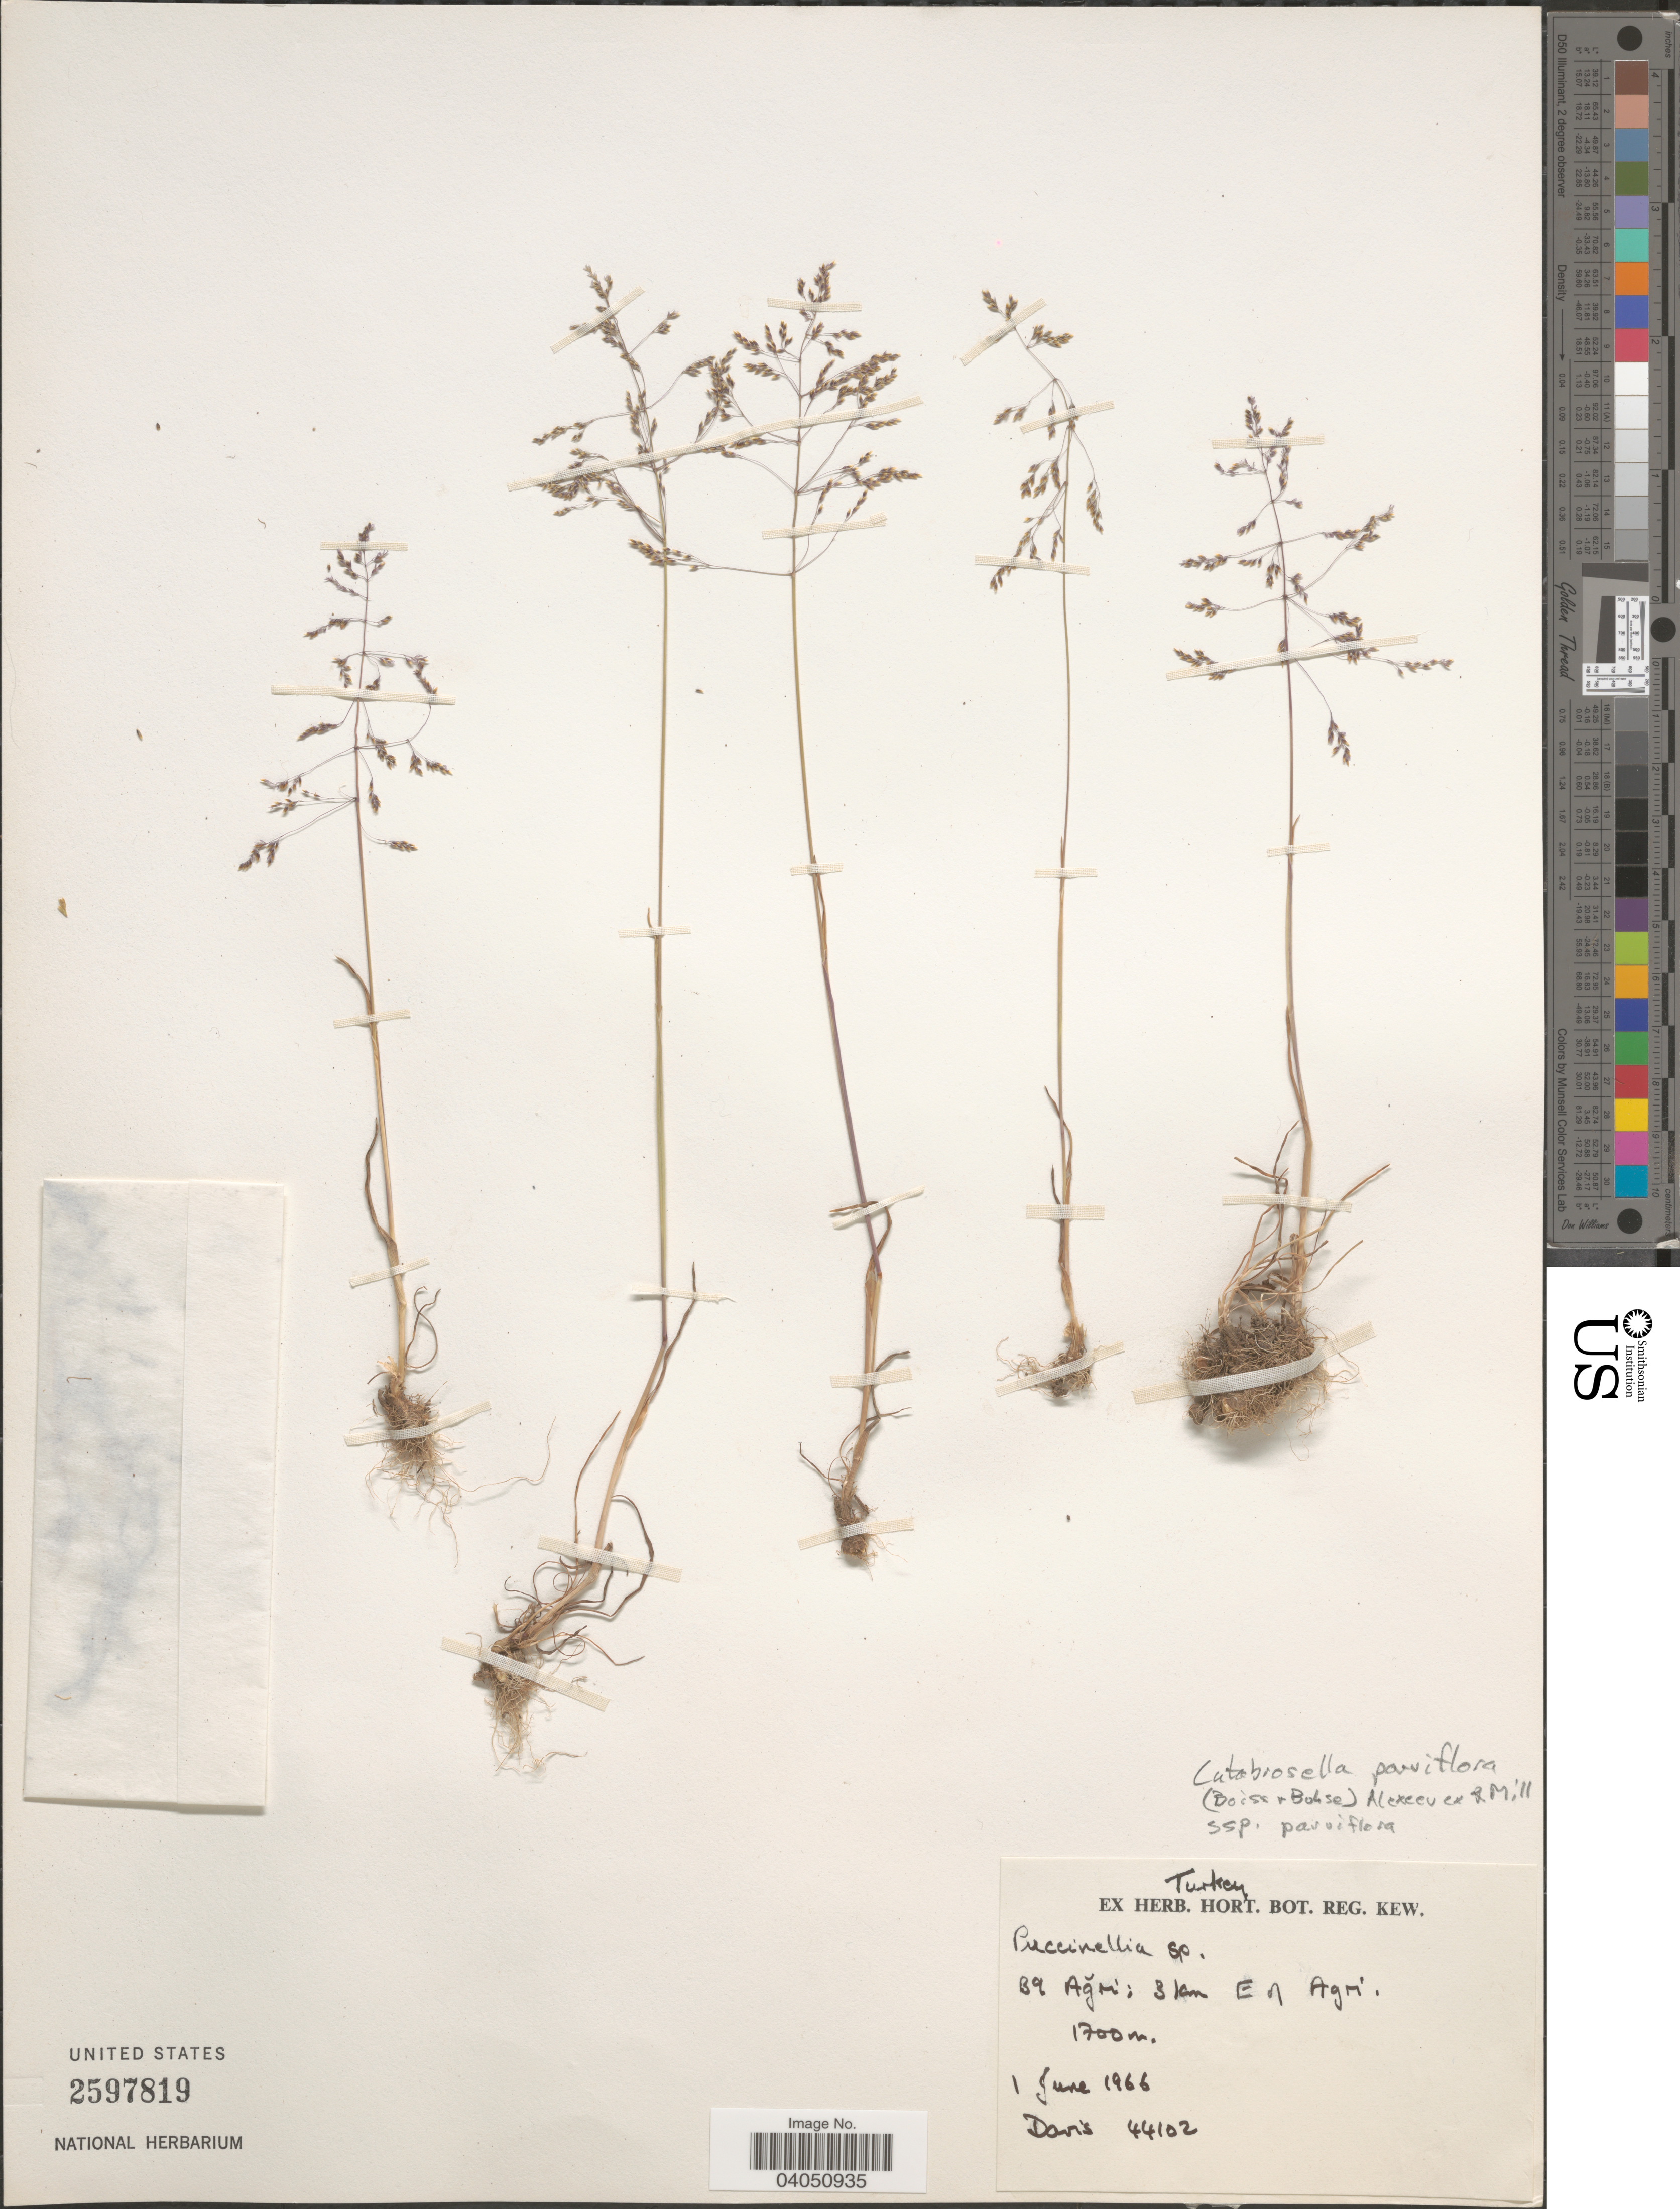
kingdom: Plantae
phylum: Tracheophyta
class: Liliopsida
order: Poales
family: Poaceae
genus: Catabrosella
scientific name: Catabrosella parviflora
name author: (Boiss. & Buhse) E.B. Alexeev ex R.R. Mill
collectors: -. Davis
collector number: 44102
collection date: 1966-06-01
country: Turkey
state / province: Agri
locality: B9 Ağri; 3 km E of Agri.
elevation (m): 1700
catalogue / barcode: US 2597819